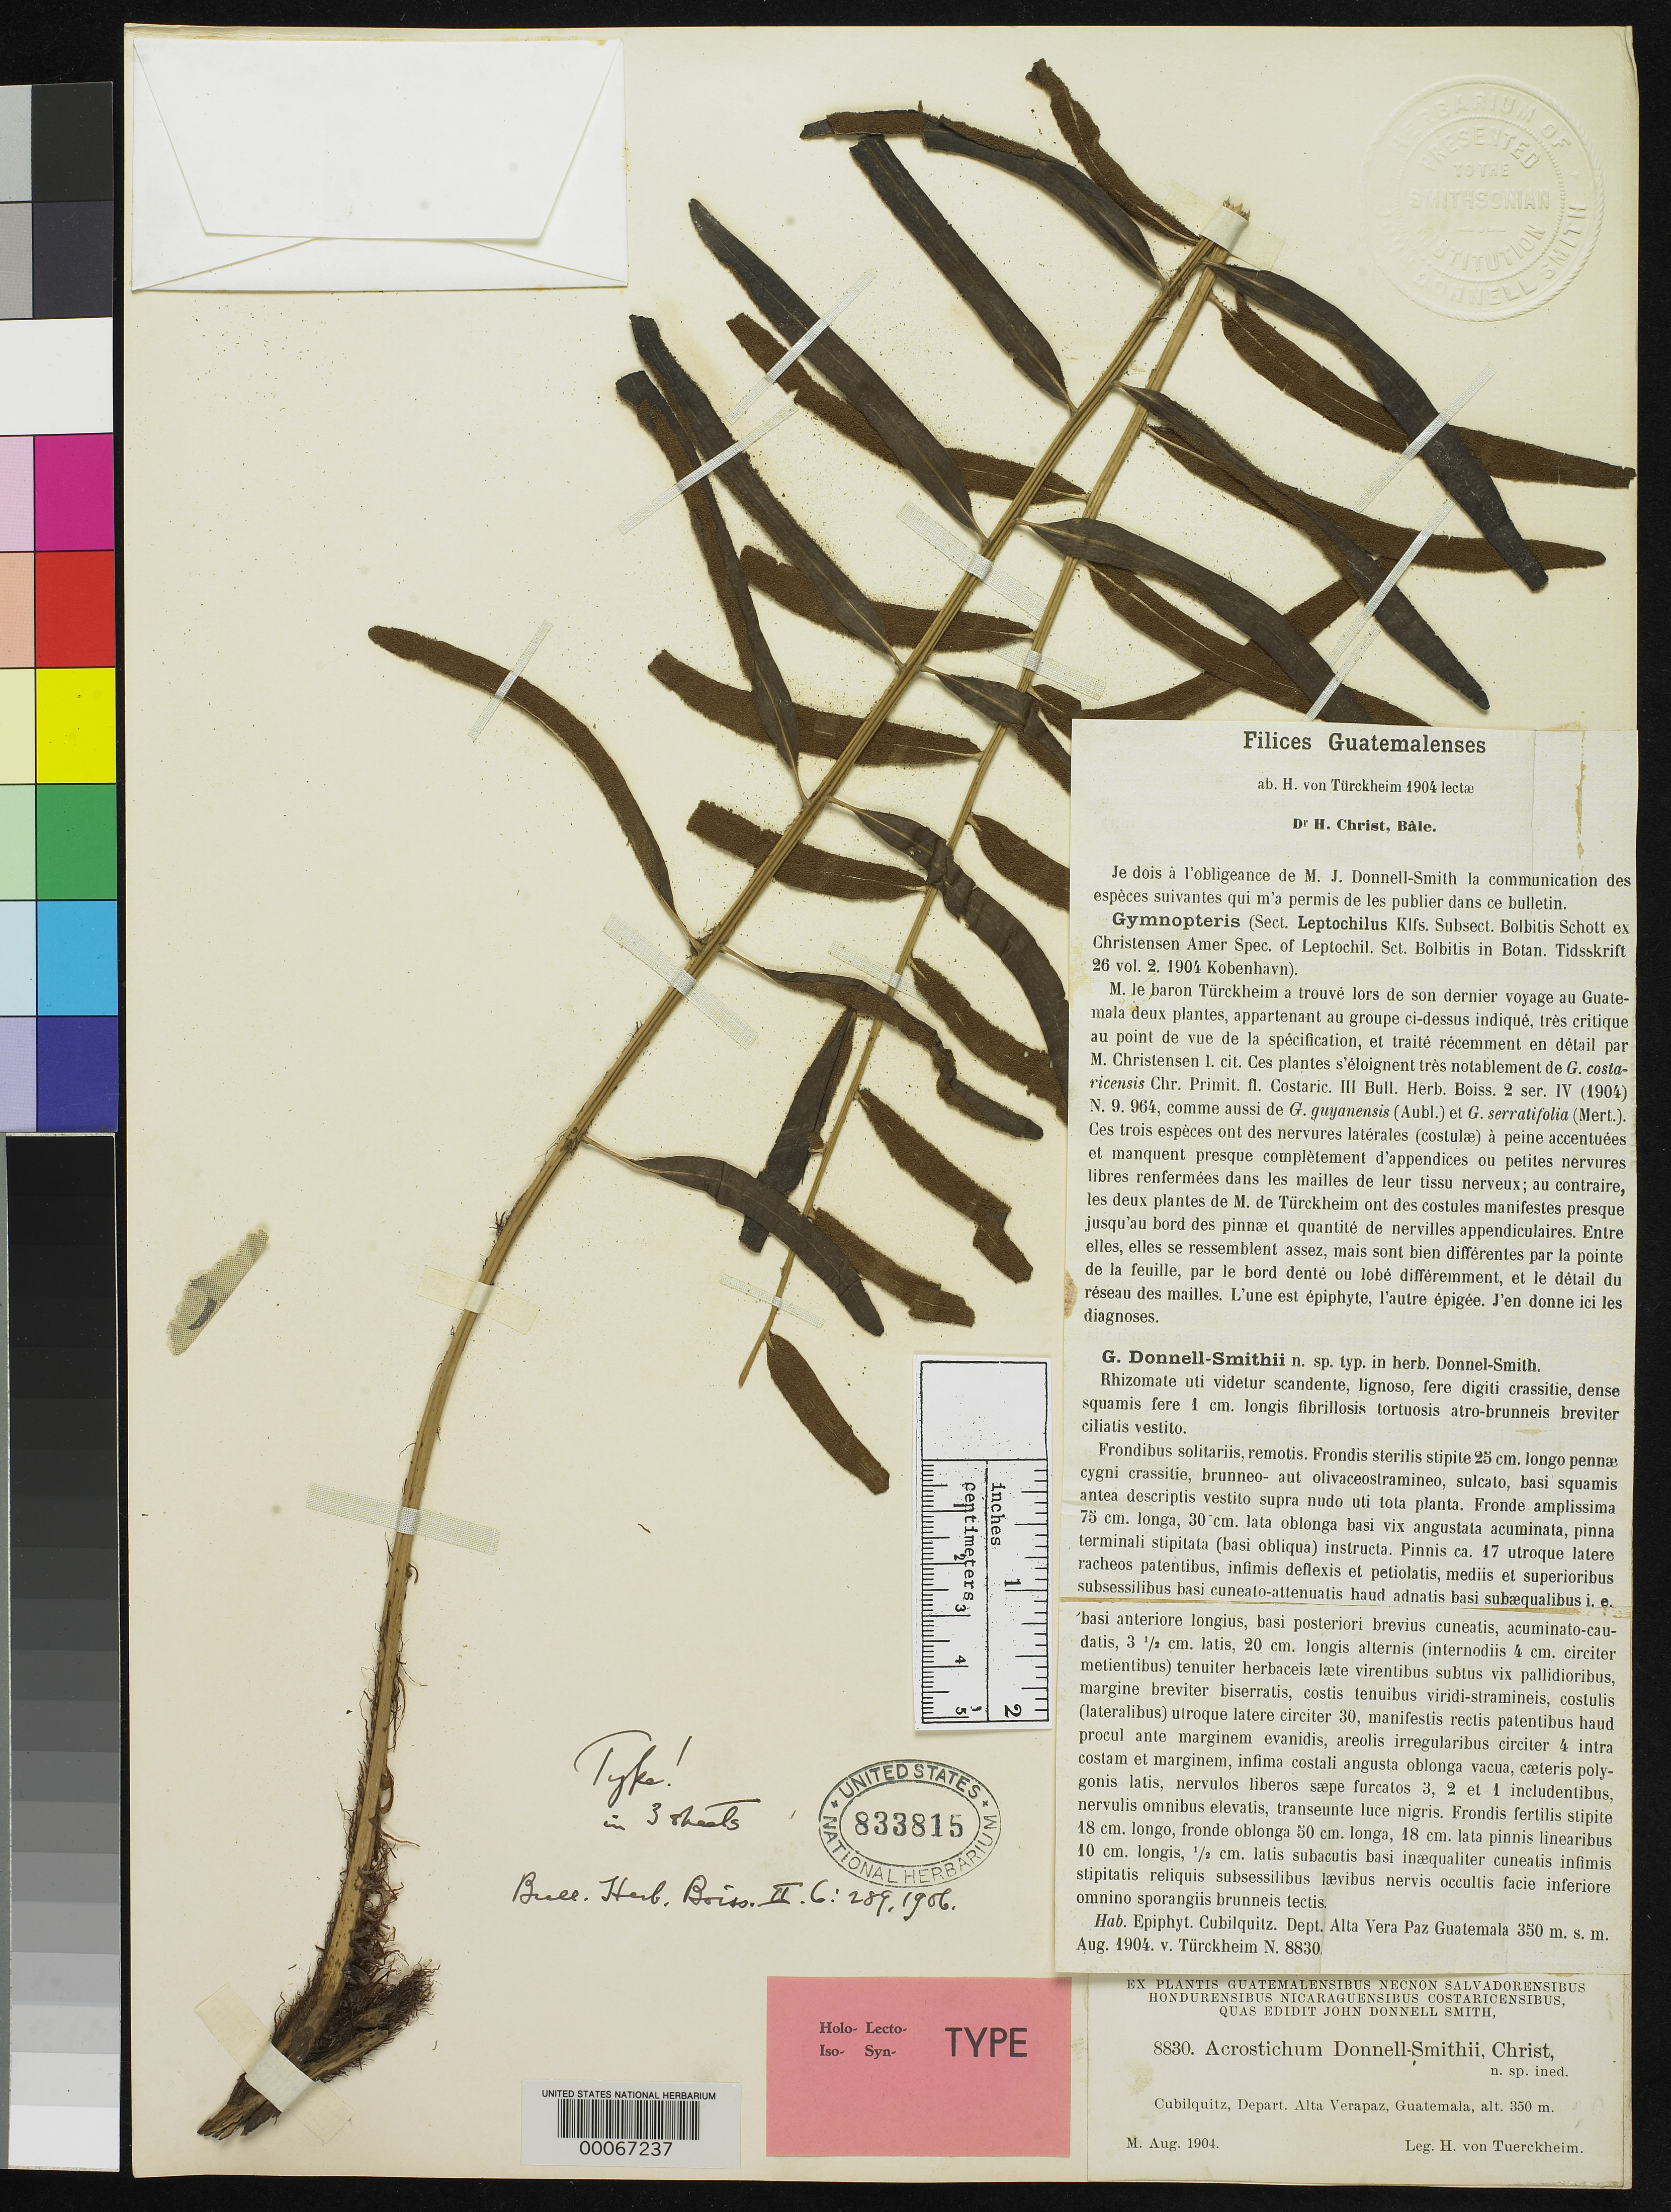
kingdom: Plantae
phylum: Tracheophyta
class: Polypodiopsida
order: Polypodiales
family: Pteridaceae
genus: Acrostichum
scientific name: Acrostichum donnell-smithii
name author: Christ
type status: Type Collection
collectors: H. von Türckheim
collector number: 8830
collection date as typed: Aug 1904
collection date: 1904-08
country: Guatemala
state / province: Alta Verapaz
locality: Cubilquitz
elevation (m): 350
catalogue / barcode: US 833815